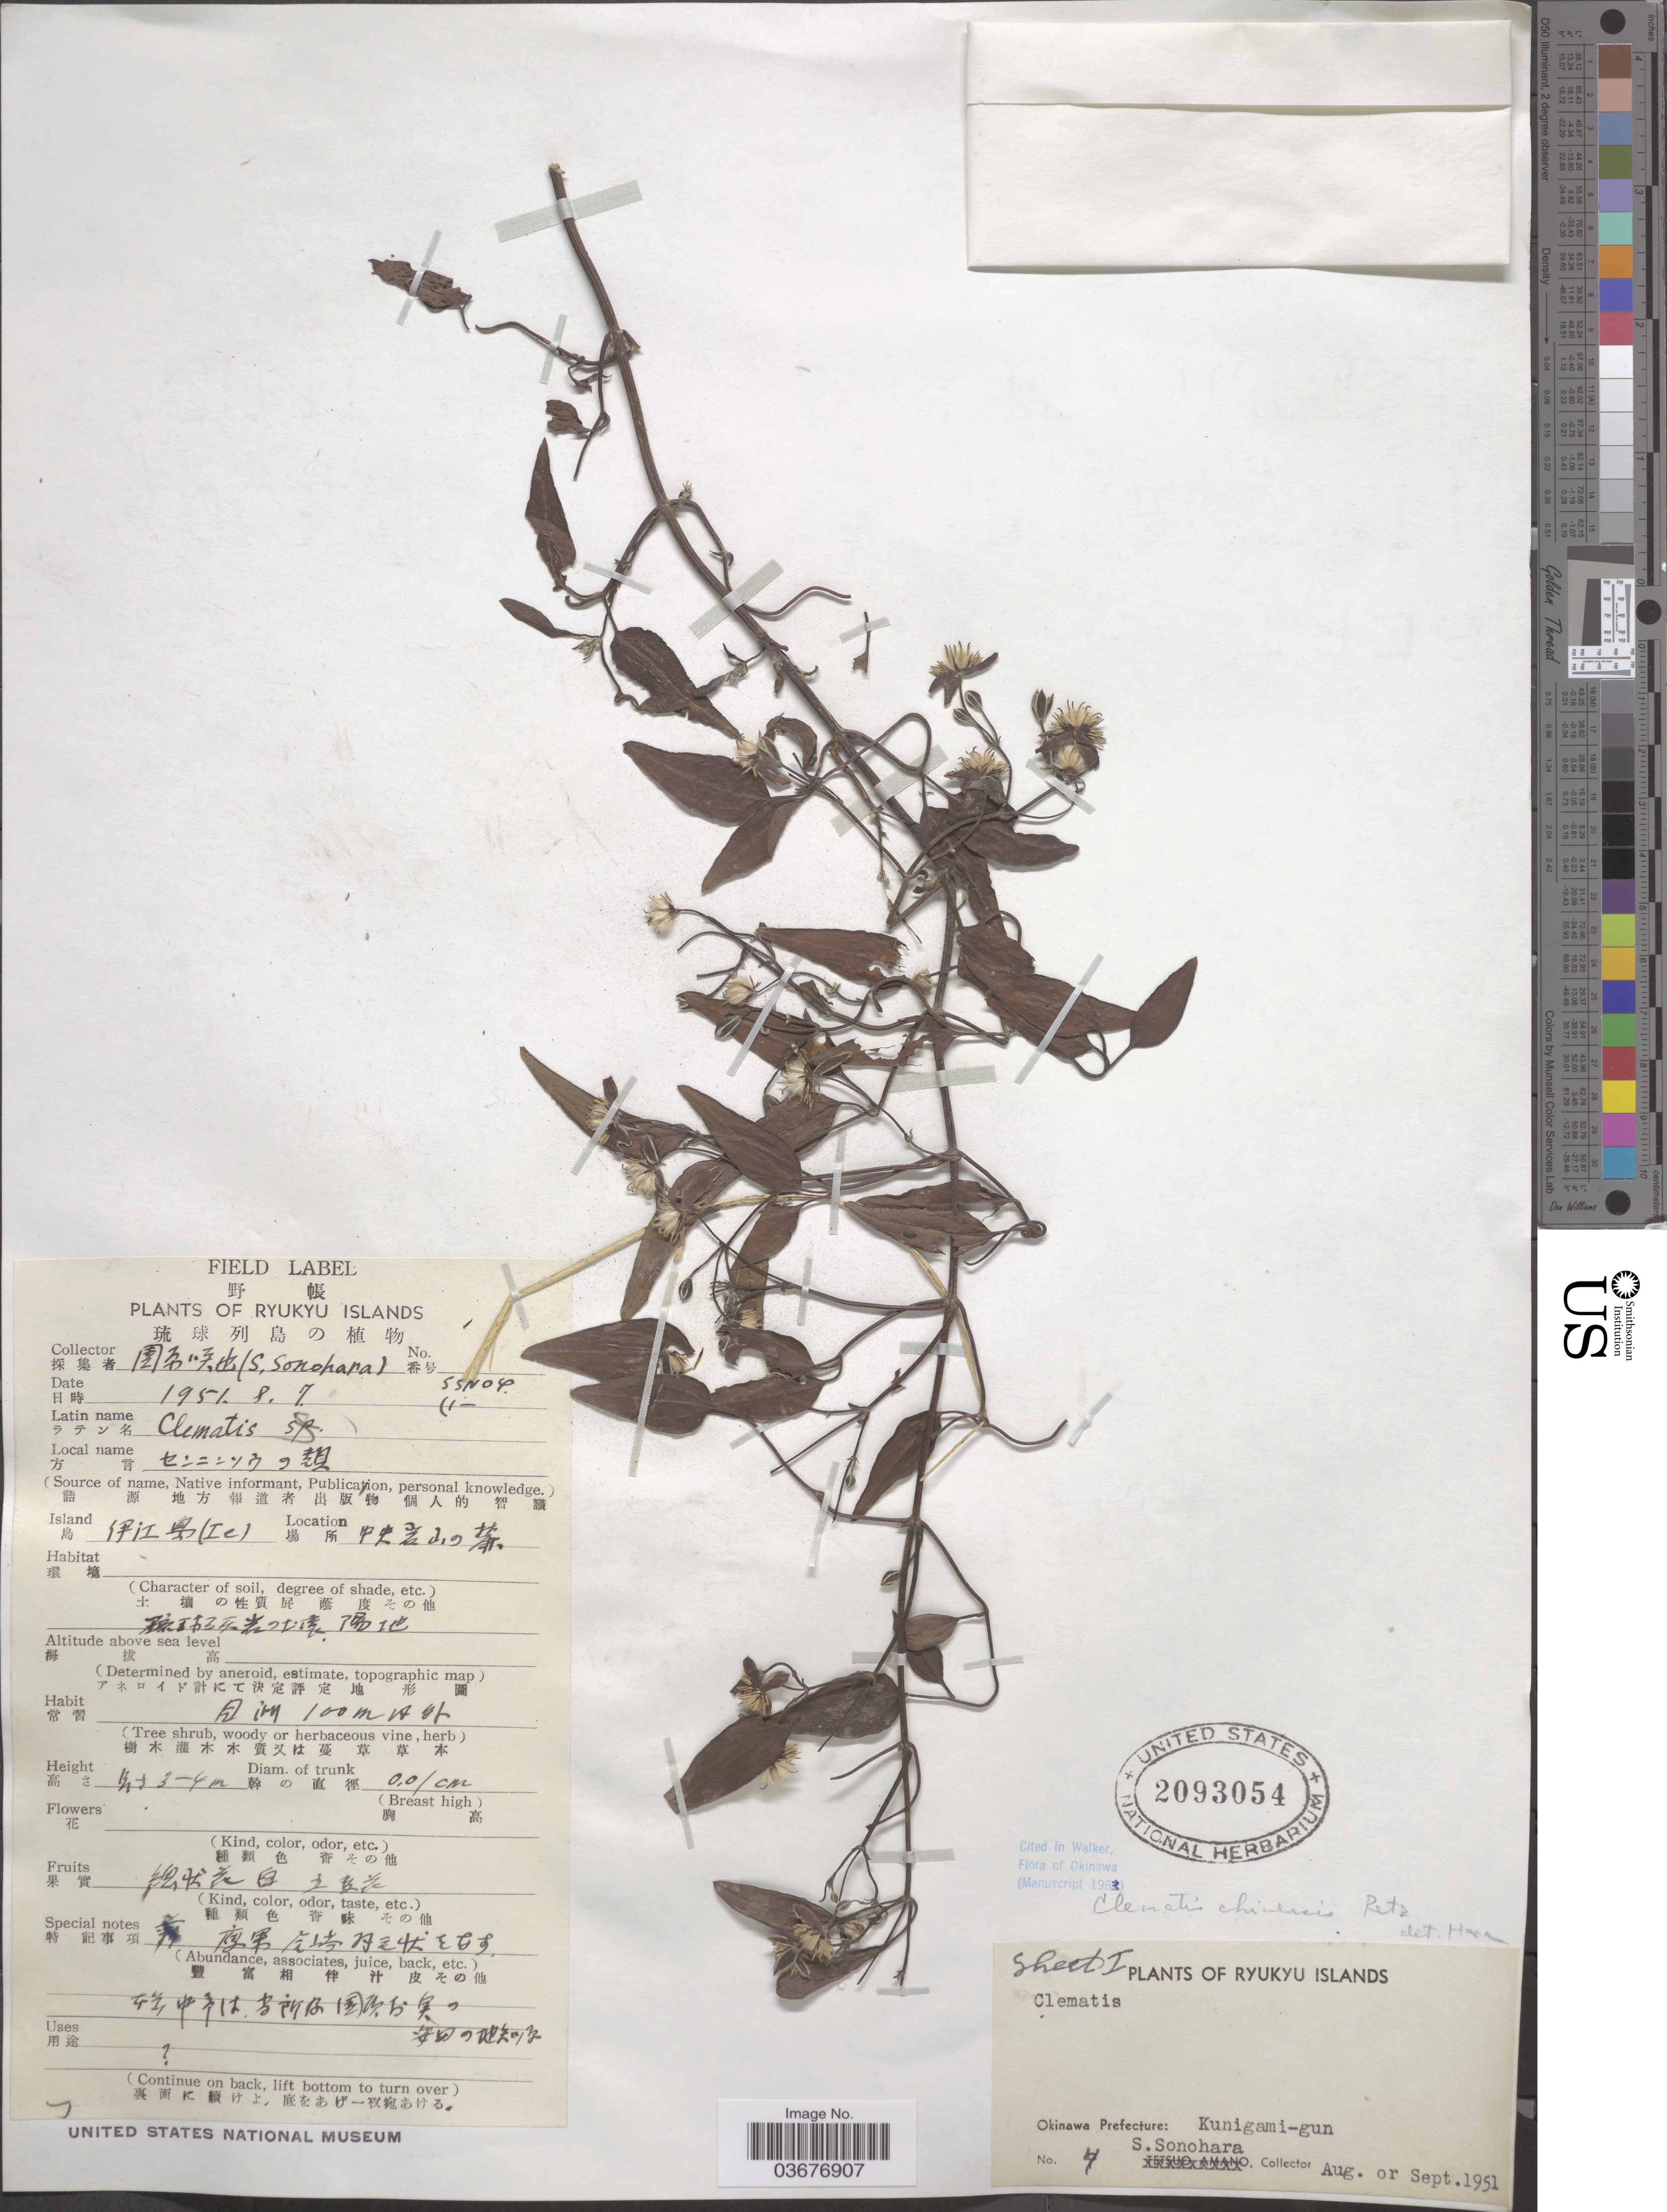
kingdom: Plantae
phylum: Tracheophyta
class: Magnoliopsida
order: Ranunculales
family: Ranunculaceae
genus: Clematis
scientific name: Clematis chinensis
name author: Retz.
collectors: S. Sonohara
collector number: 4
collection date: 1951-08-07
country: Japan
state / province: Okinawa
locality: Ryukyu Islands. Okinawa Prefecture: Kunigami-gun.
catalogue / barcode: US 2093054